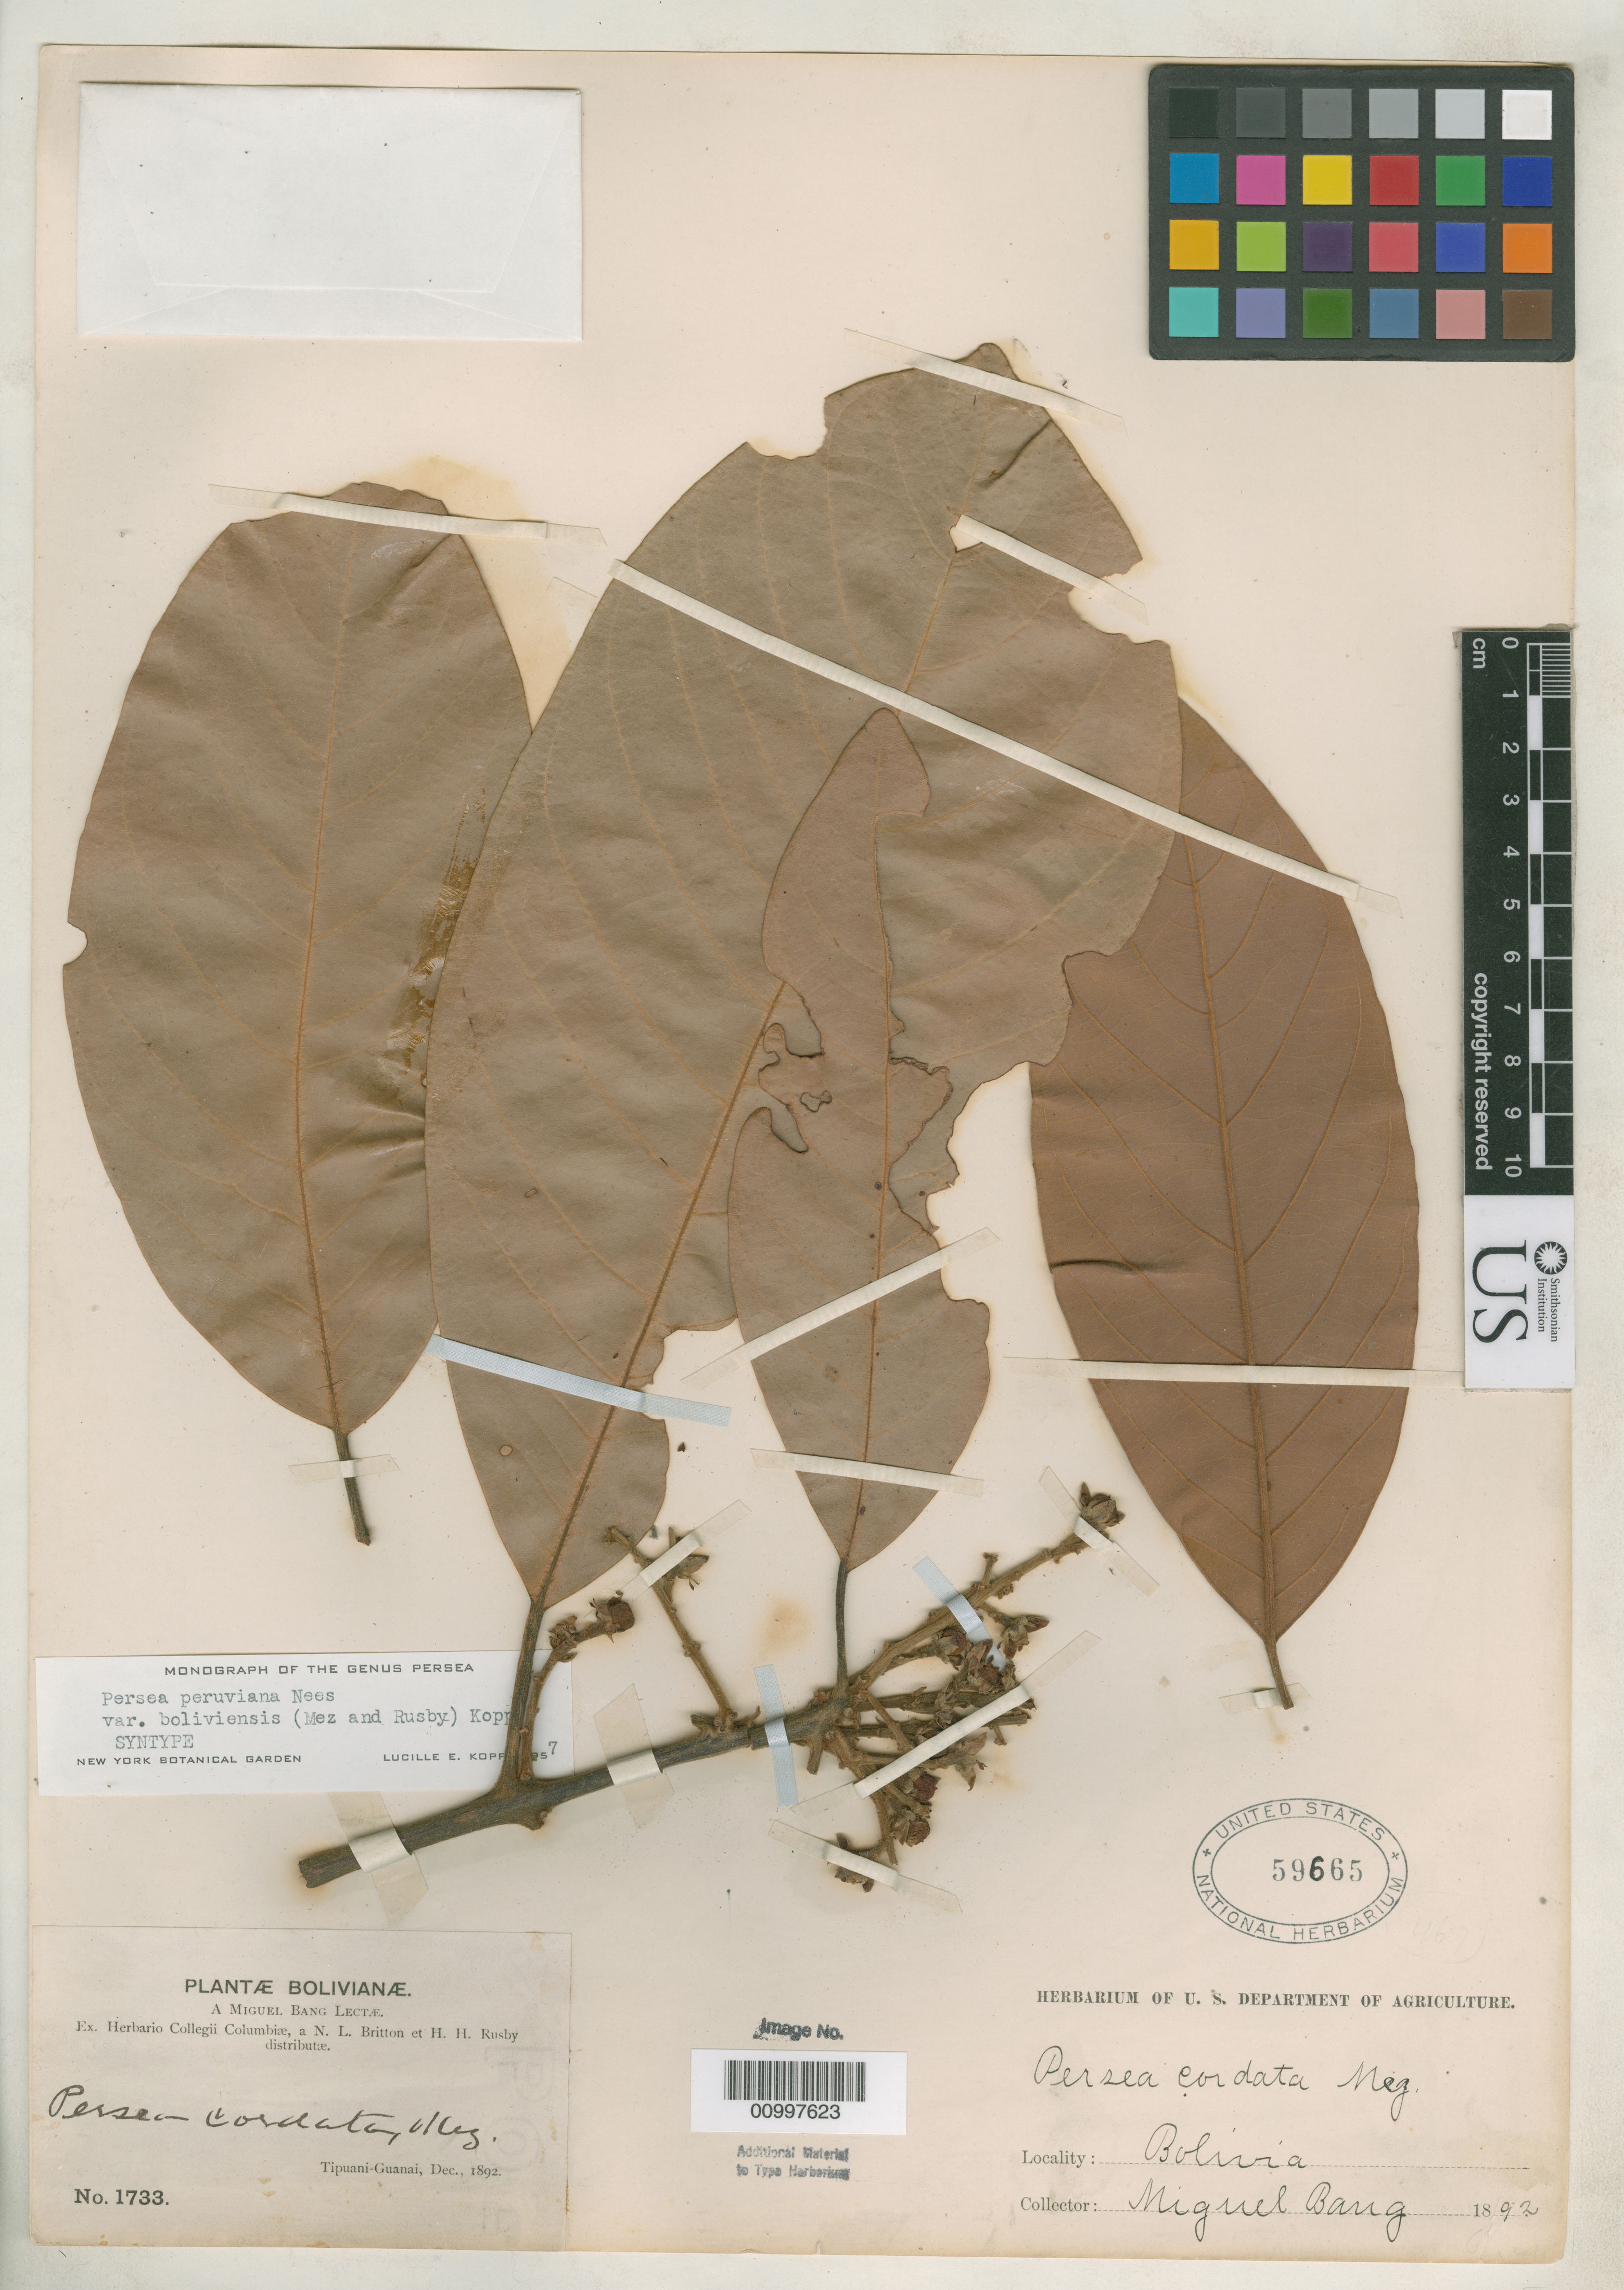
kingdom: Plantae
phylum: Tracheophyta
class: Magnoliopsida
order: Laurales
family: Lauraceae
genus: Persea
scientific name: Persea boliviensis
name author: Mez & Rusby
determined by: Kopp, L. E., (NY), New York Botanical Garden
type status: Syntype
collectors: M. Bang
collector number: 1733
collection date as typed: Dec 1892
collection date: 1892-12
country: Bolivia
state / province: La Paz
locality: Tipuani-Guanai.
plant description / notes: Lectotype collection is Bang 1657 as designated by L.E. Kopp, Mem. New York Bot. Gard. 14(1): 84 (1966).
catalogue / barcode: US 59665